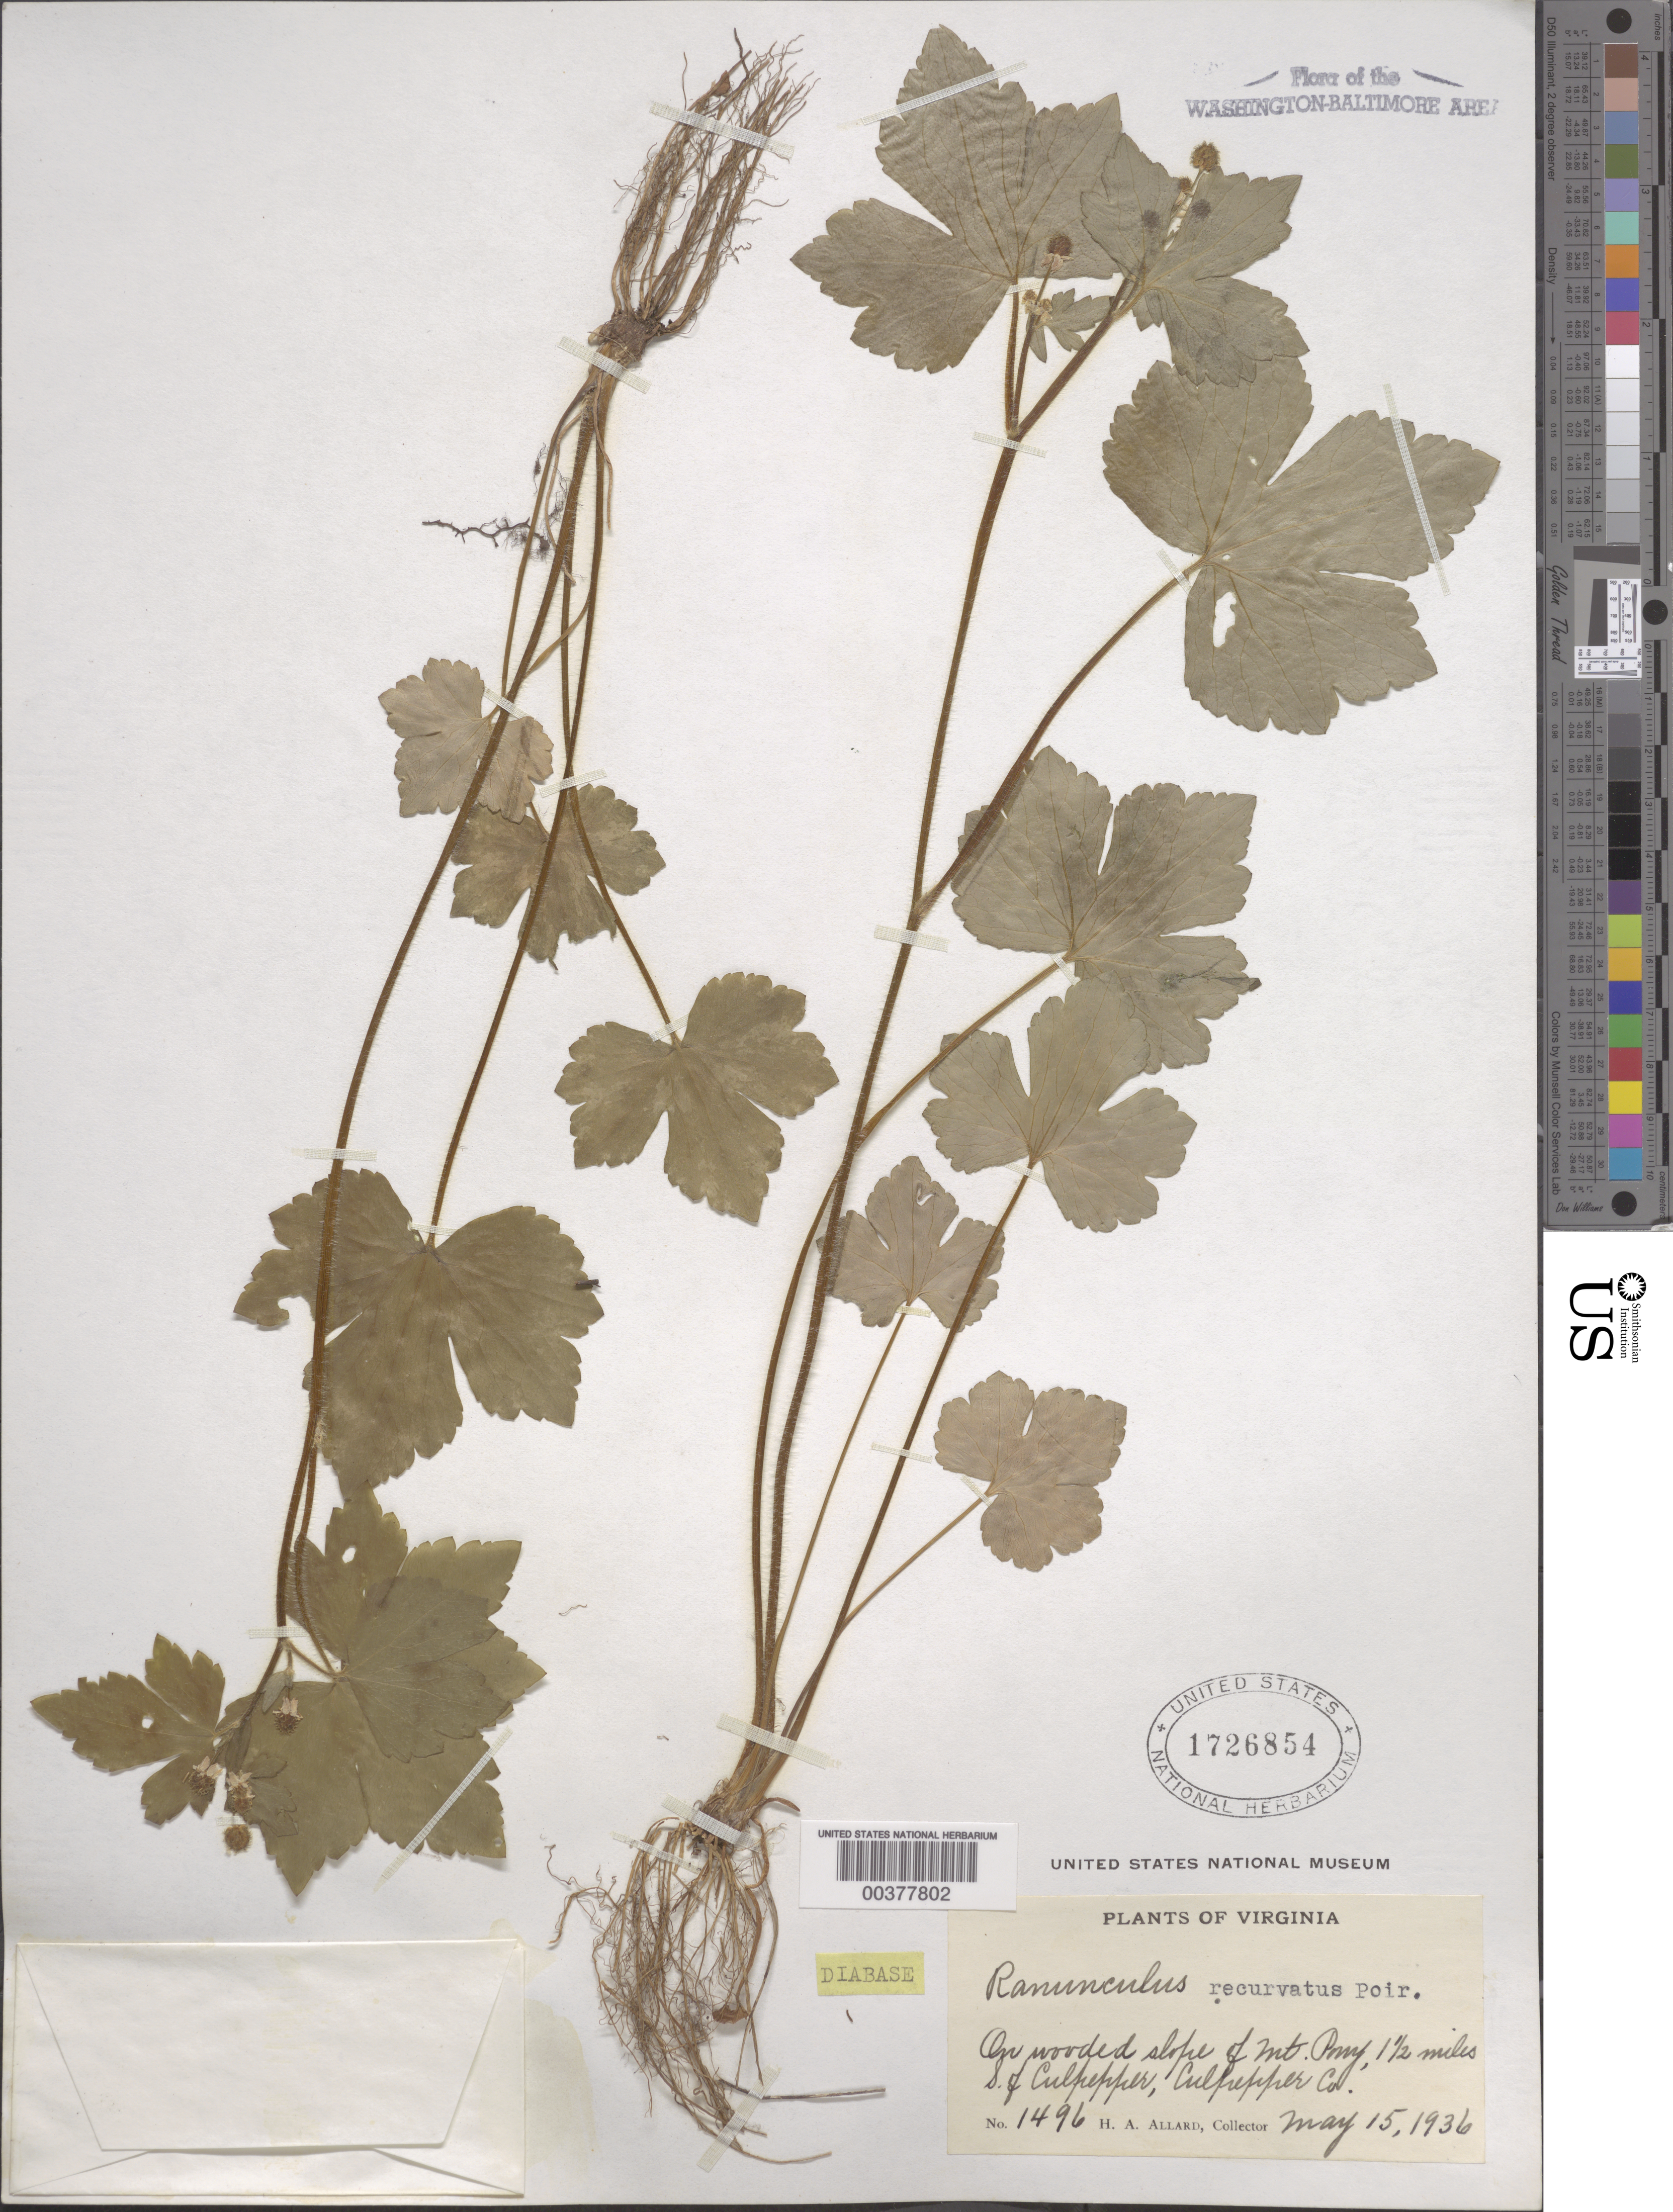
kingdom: Plantae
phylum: Tracheophyta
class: Magnoliopsida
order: Ranunculales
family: Ranunculaceae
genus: Ranunculus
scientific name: Ranunculus recurvatus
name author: Poir.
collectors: H. A. Allard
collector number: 1496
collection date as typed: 15 May 1936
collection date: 1936-05-15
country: United States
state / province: Virginia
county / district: Culpeper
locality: Mount Pony, south of Culpepper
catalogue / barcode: US 1726854